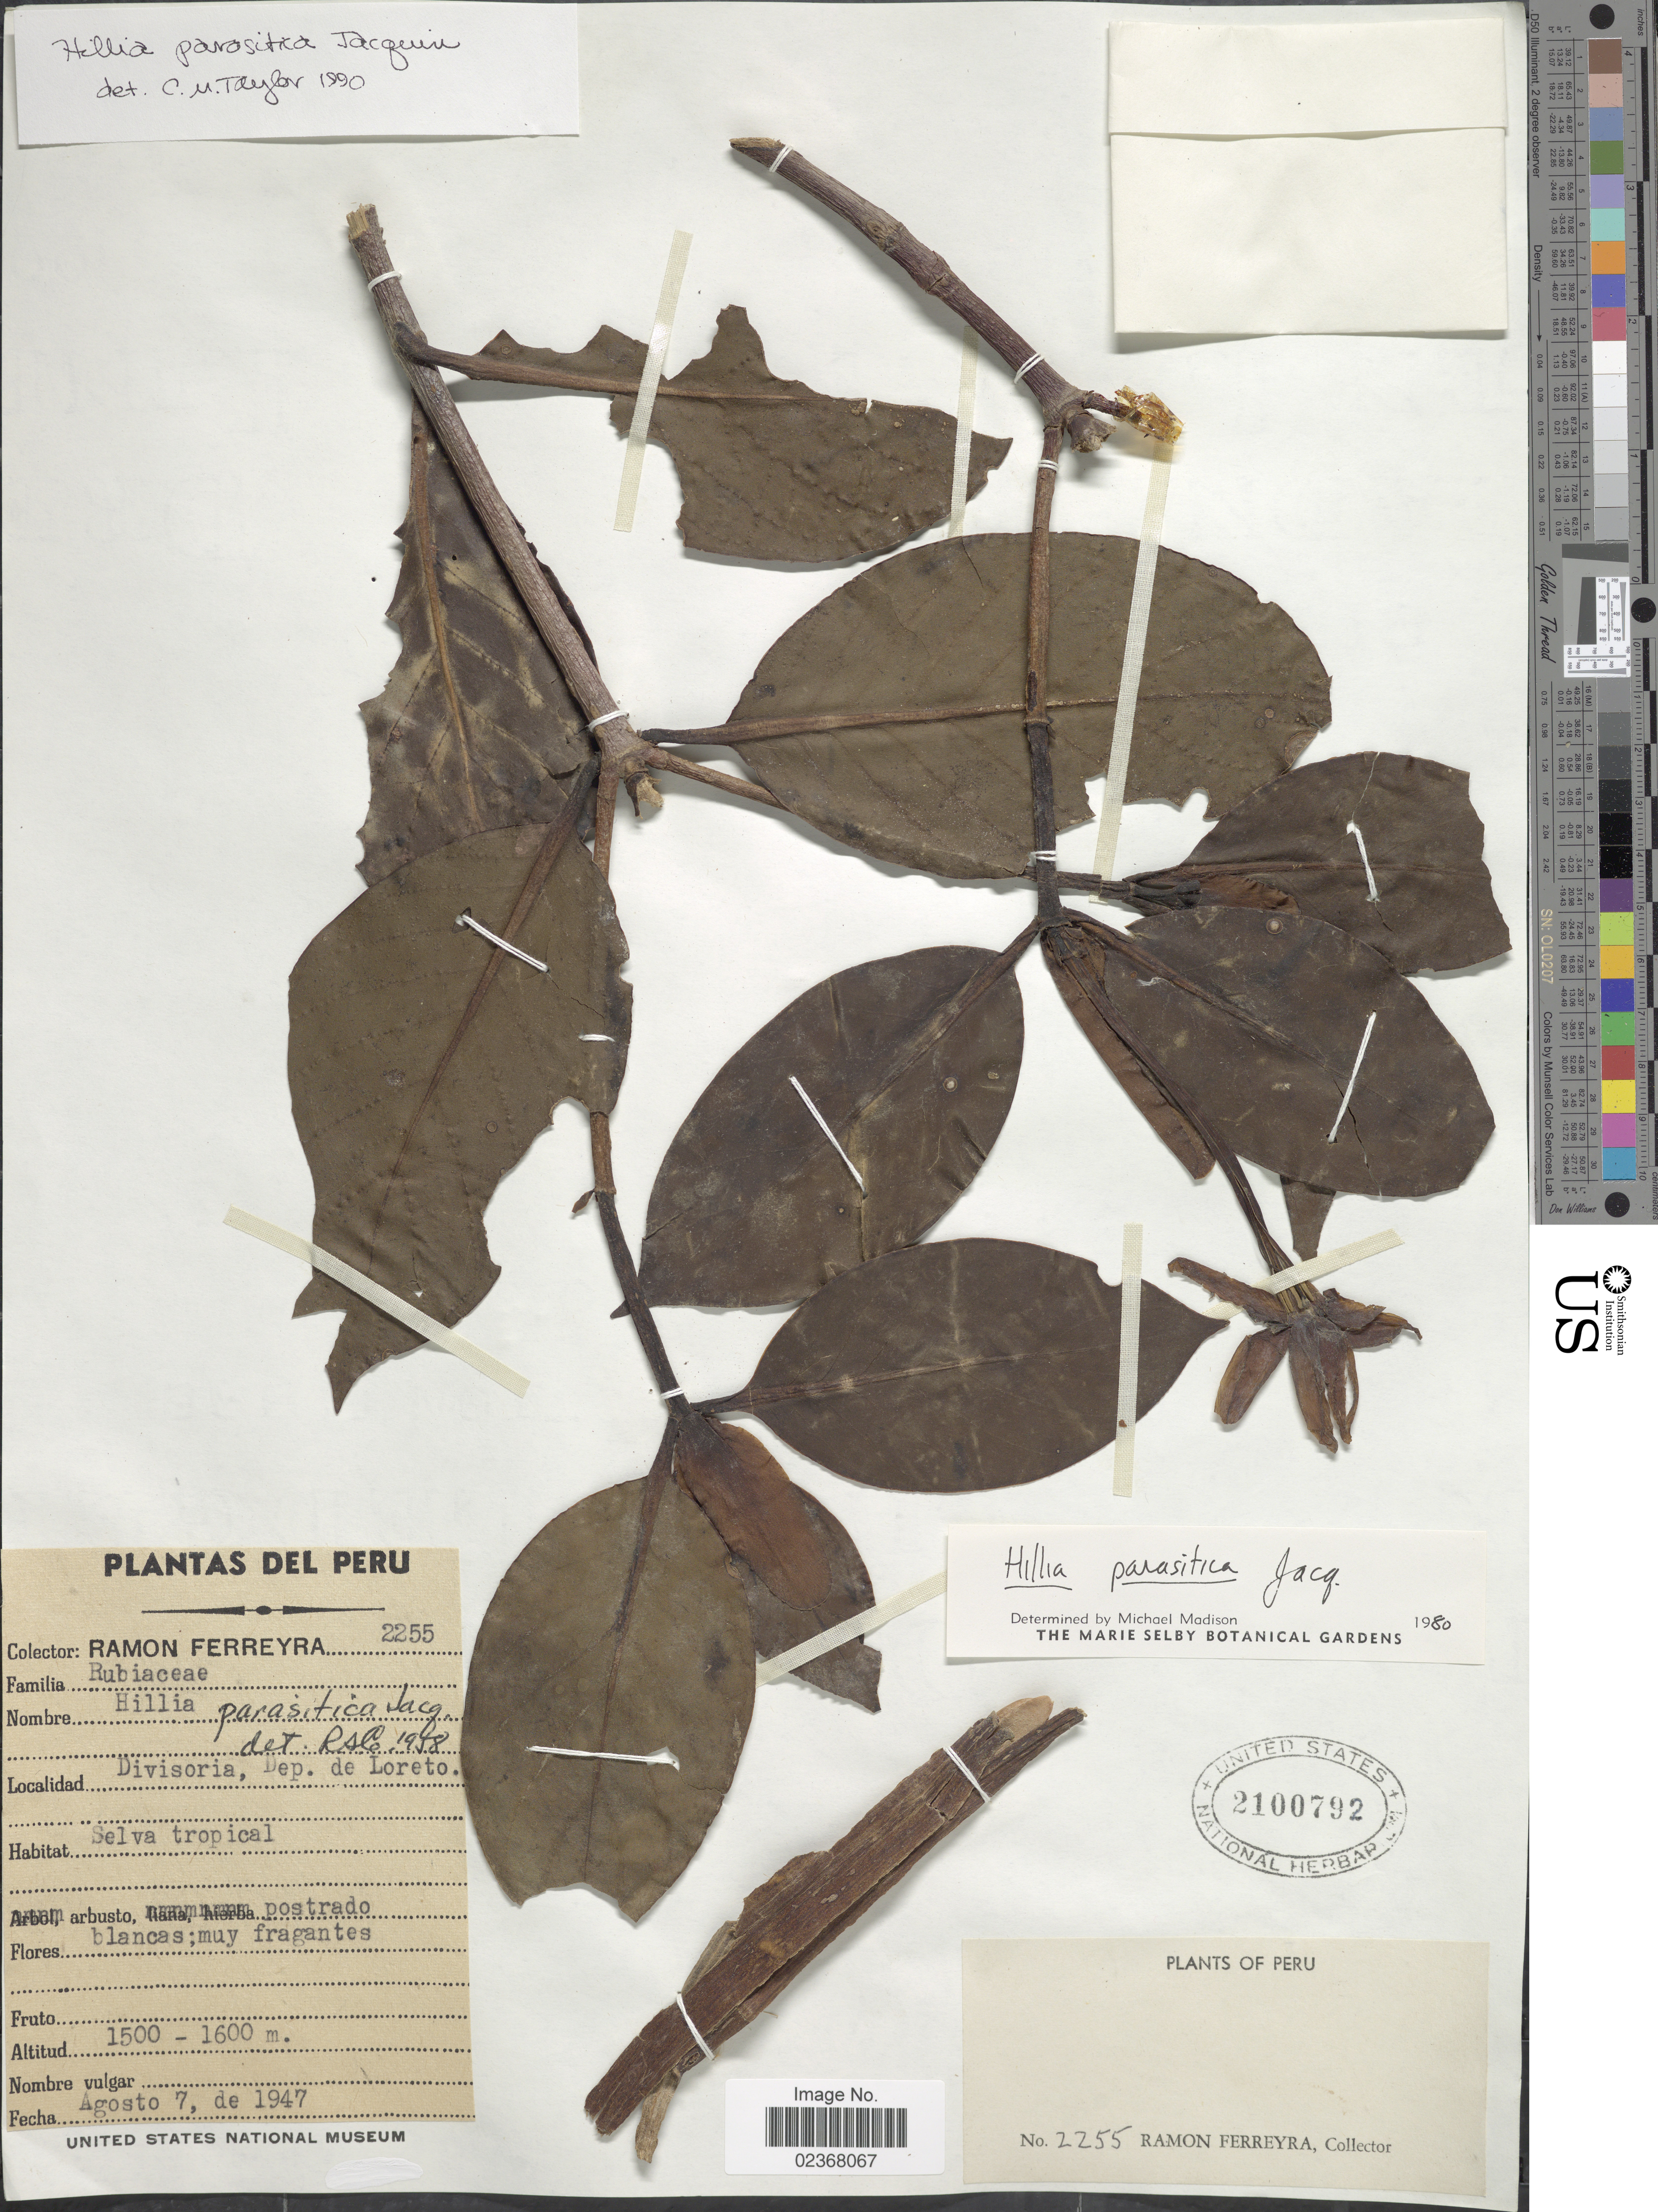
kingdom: Plantae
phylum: Tracheophyta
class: Magnoliopsida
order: Gentianales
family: Rubiaceae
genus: Hillia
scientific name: Hillia parasitica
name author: Jacq.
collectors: R. A. Ferreyra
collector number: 2255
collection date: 1947-08-07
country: Peru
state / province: Loreto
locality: Divisoria, Dep. de Loreto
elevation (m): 1500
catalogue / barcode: US 2100792